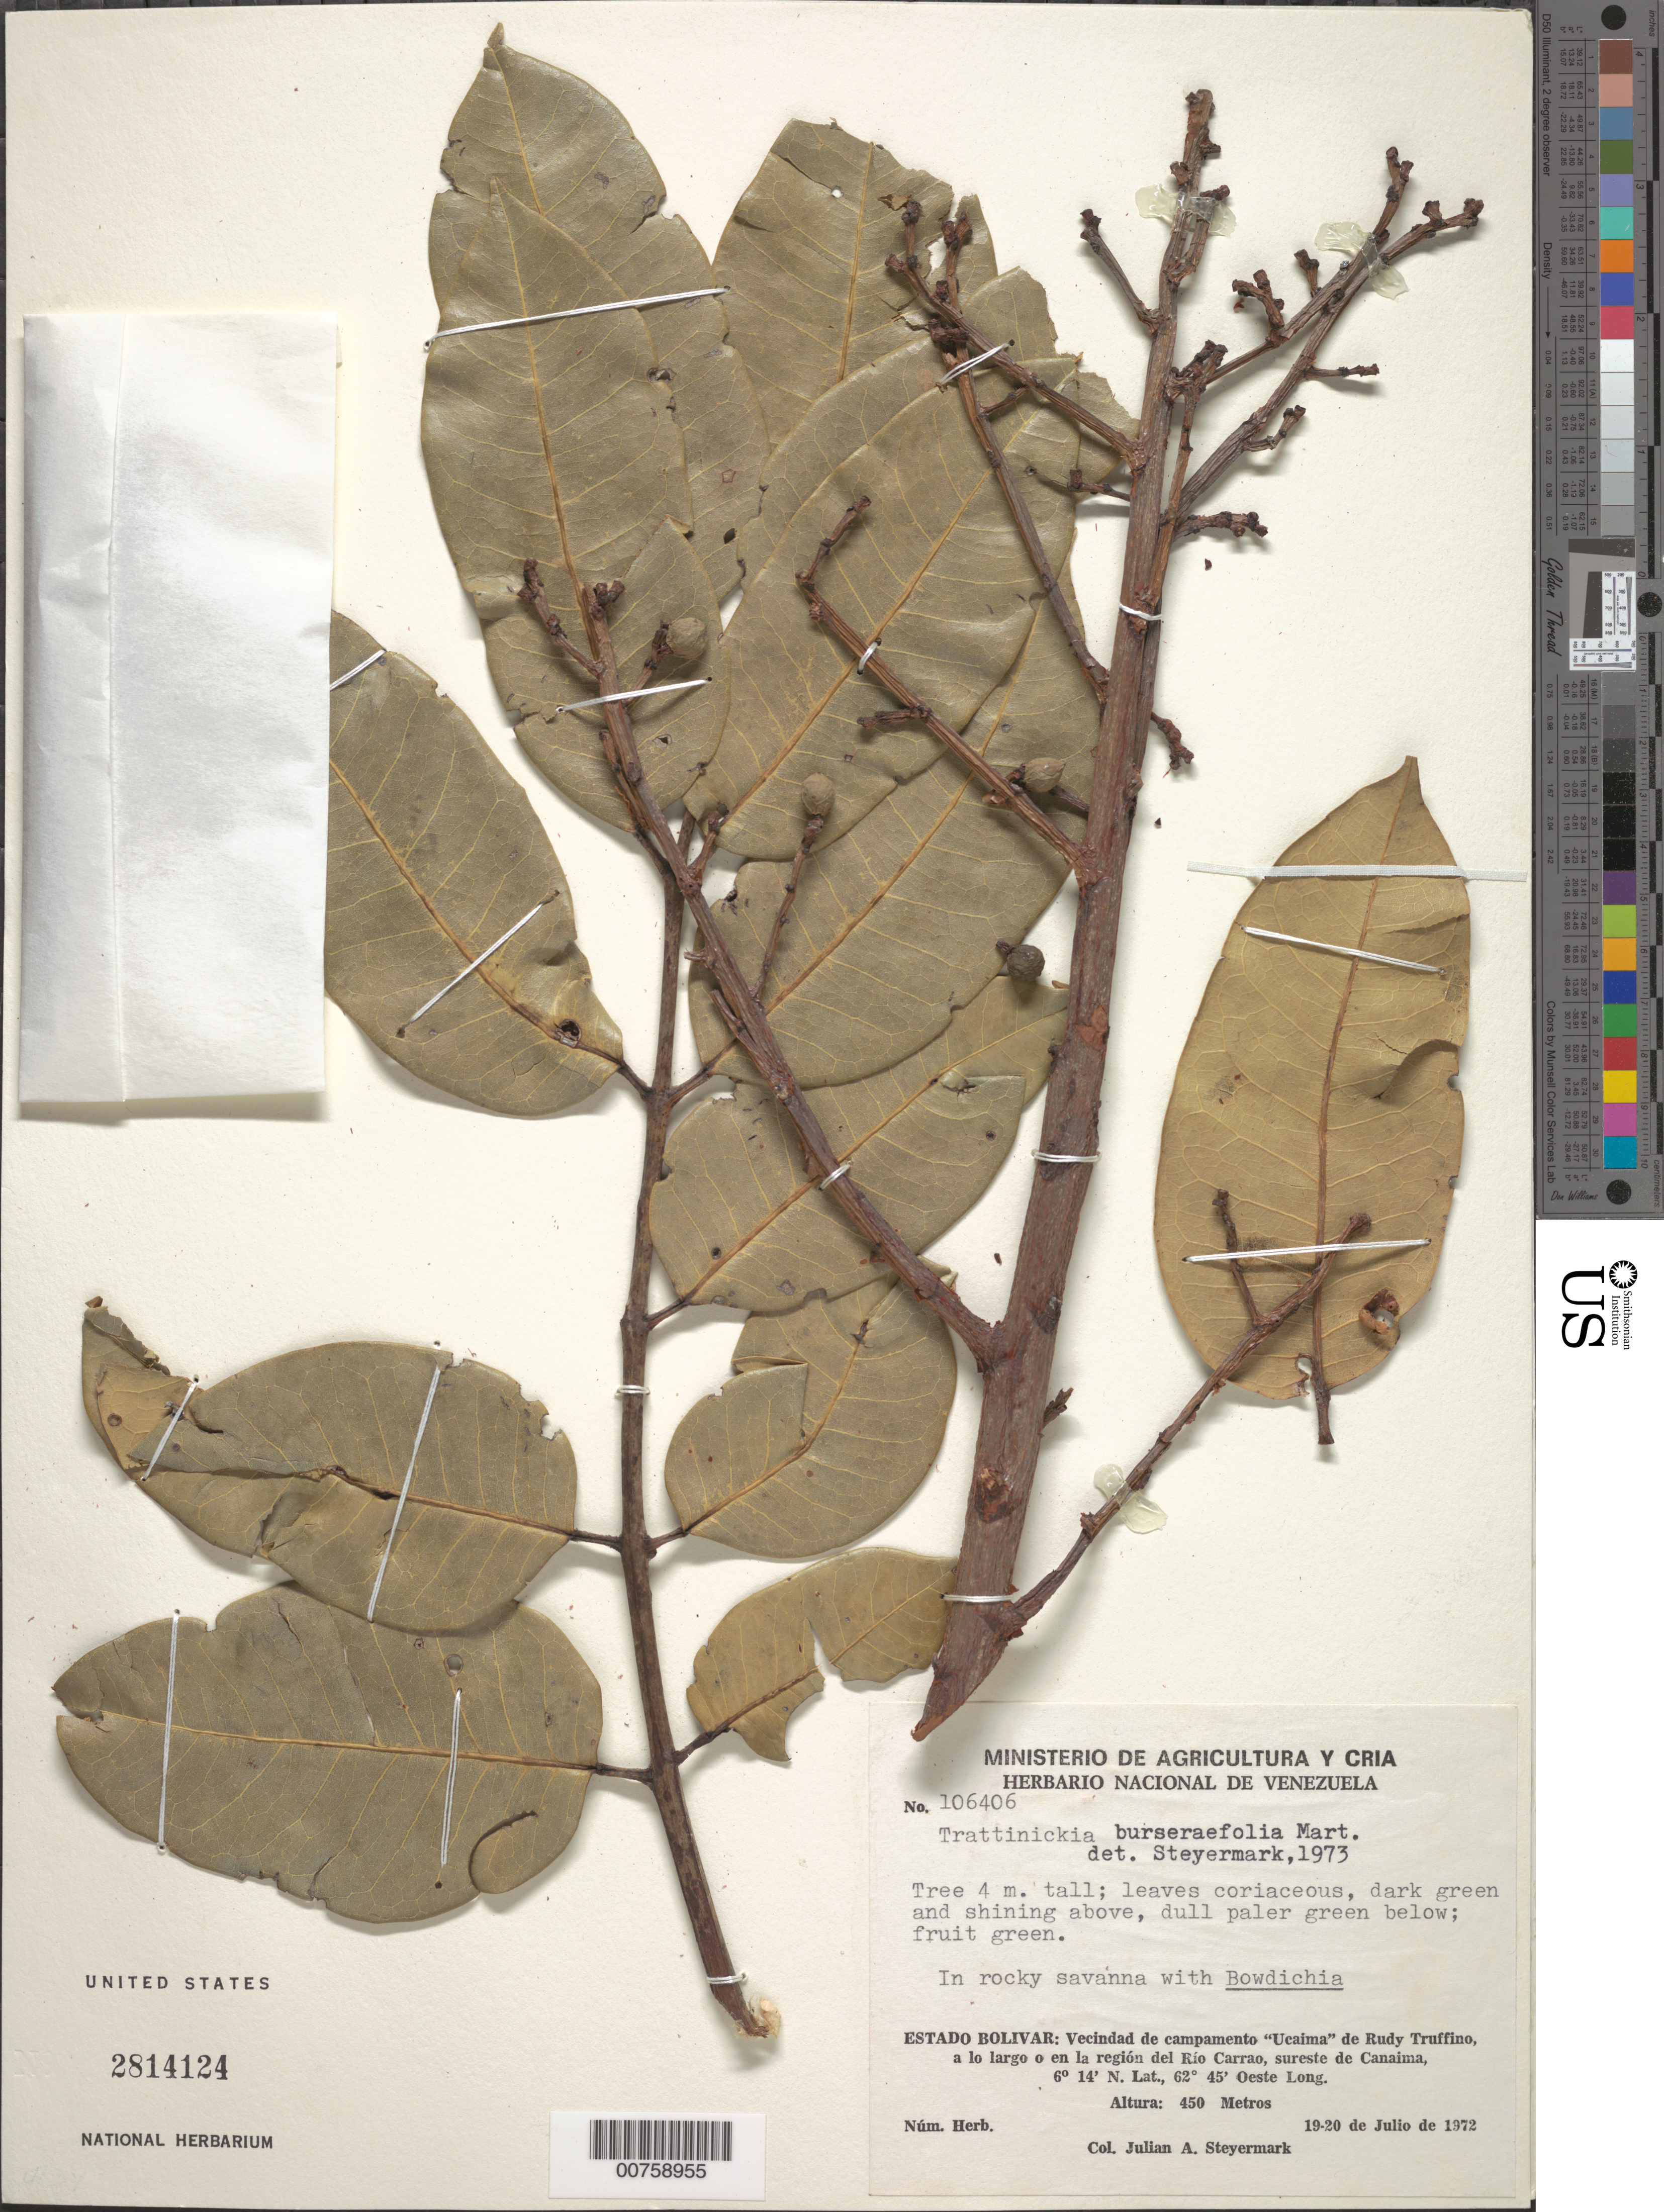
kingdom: Plantae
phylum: Tracheophyta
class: Magnoliopsida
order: Sapindales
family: Burseraceae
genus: Trattinnickia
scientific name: Trattinnickia burserifolia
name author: Mart.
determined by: Steyermark, Julian A., (VEN)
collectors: J. Steyermark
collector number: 106406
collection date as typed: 19-Jul-72 to 20-Jul-72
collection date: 1972-07-19/1972-07-20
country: Venezuela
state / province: Bolívar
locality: Campamento "Ucaima" de Rudy Truffino, Río Carrao, SE of Canaima; Selva de Paracaupa al sur de Cerro Venado a lo largo del cano affl. del Río Morroco, affl. Del Río Carrao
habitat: Rocky savanna with Bowdichia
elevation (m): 450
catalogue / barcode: US 2814124